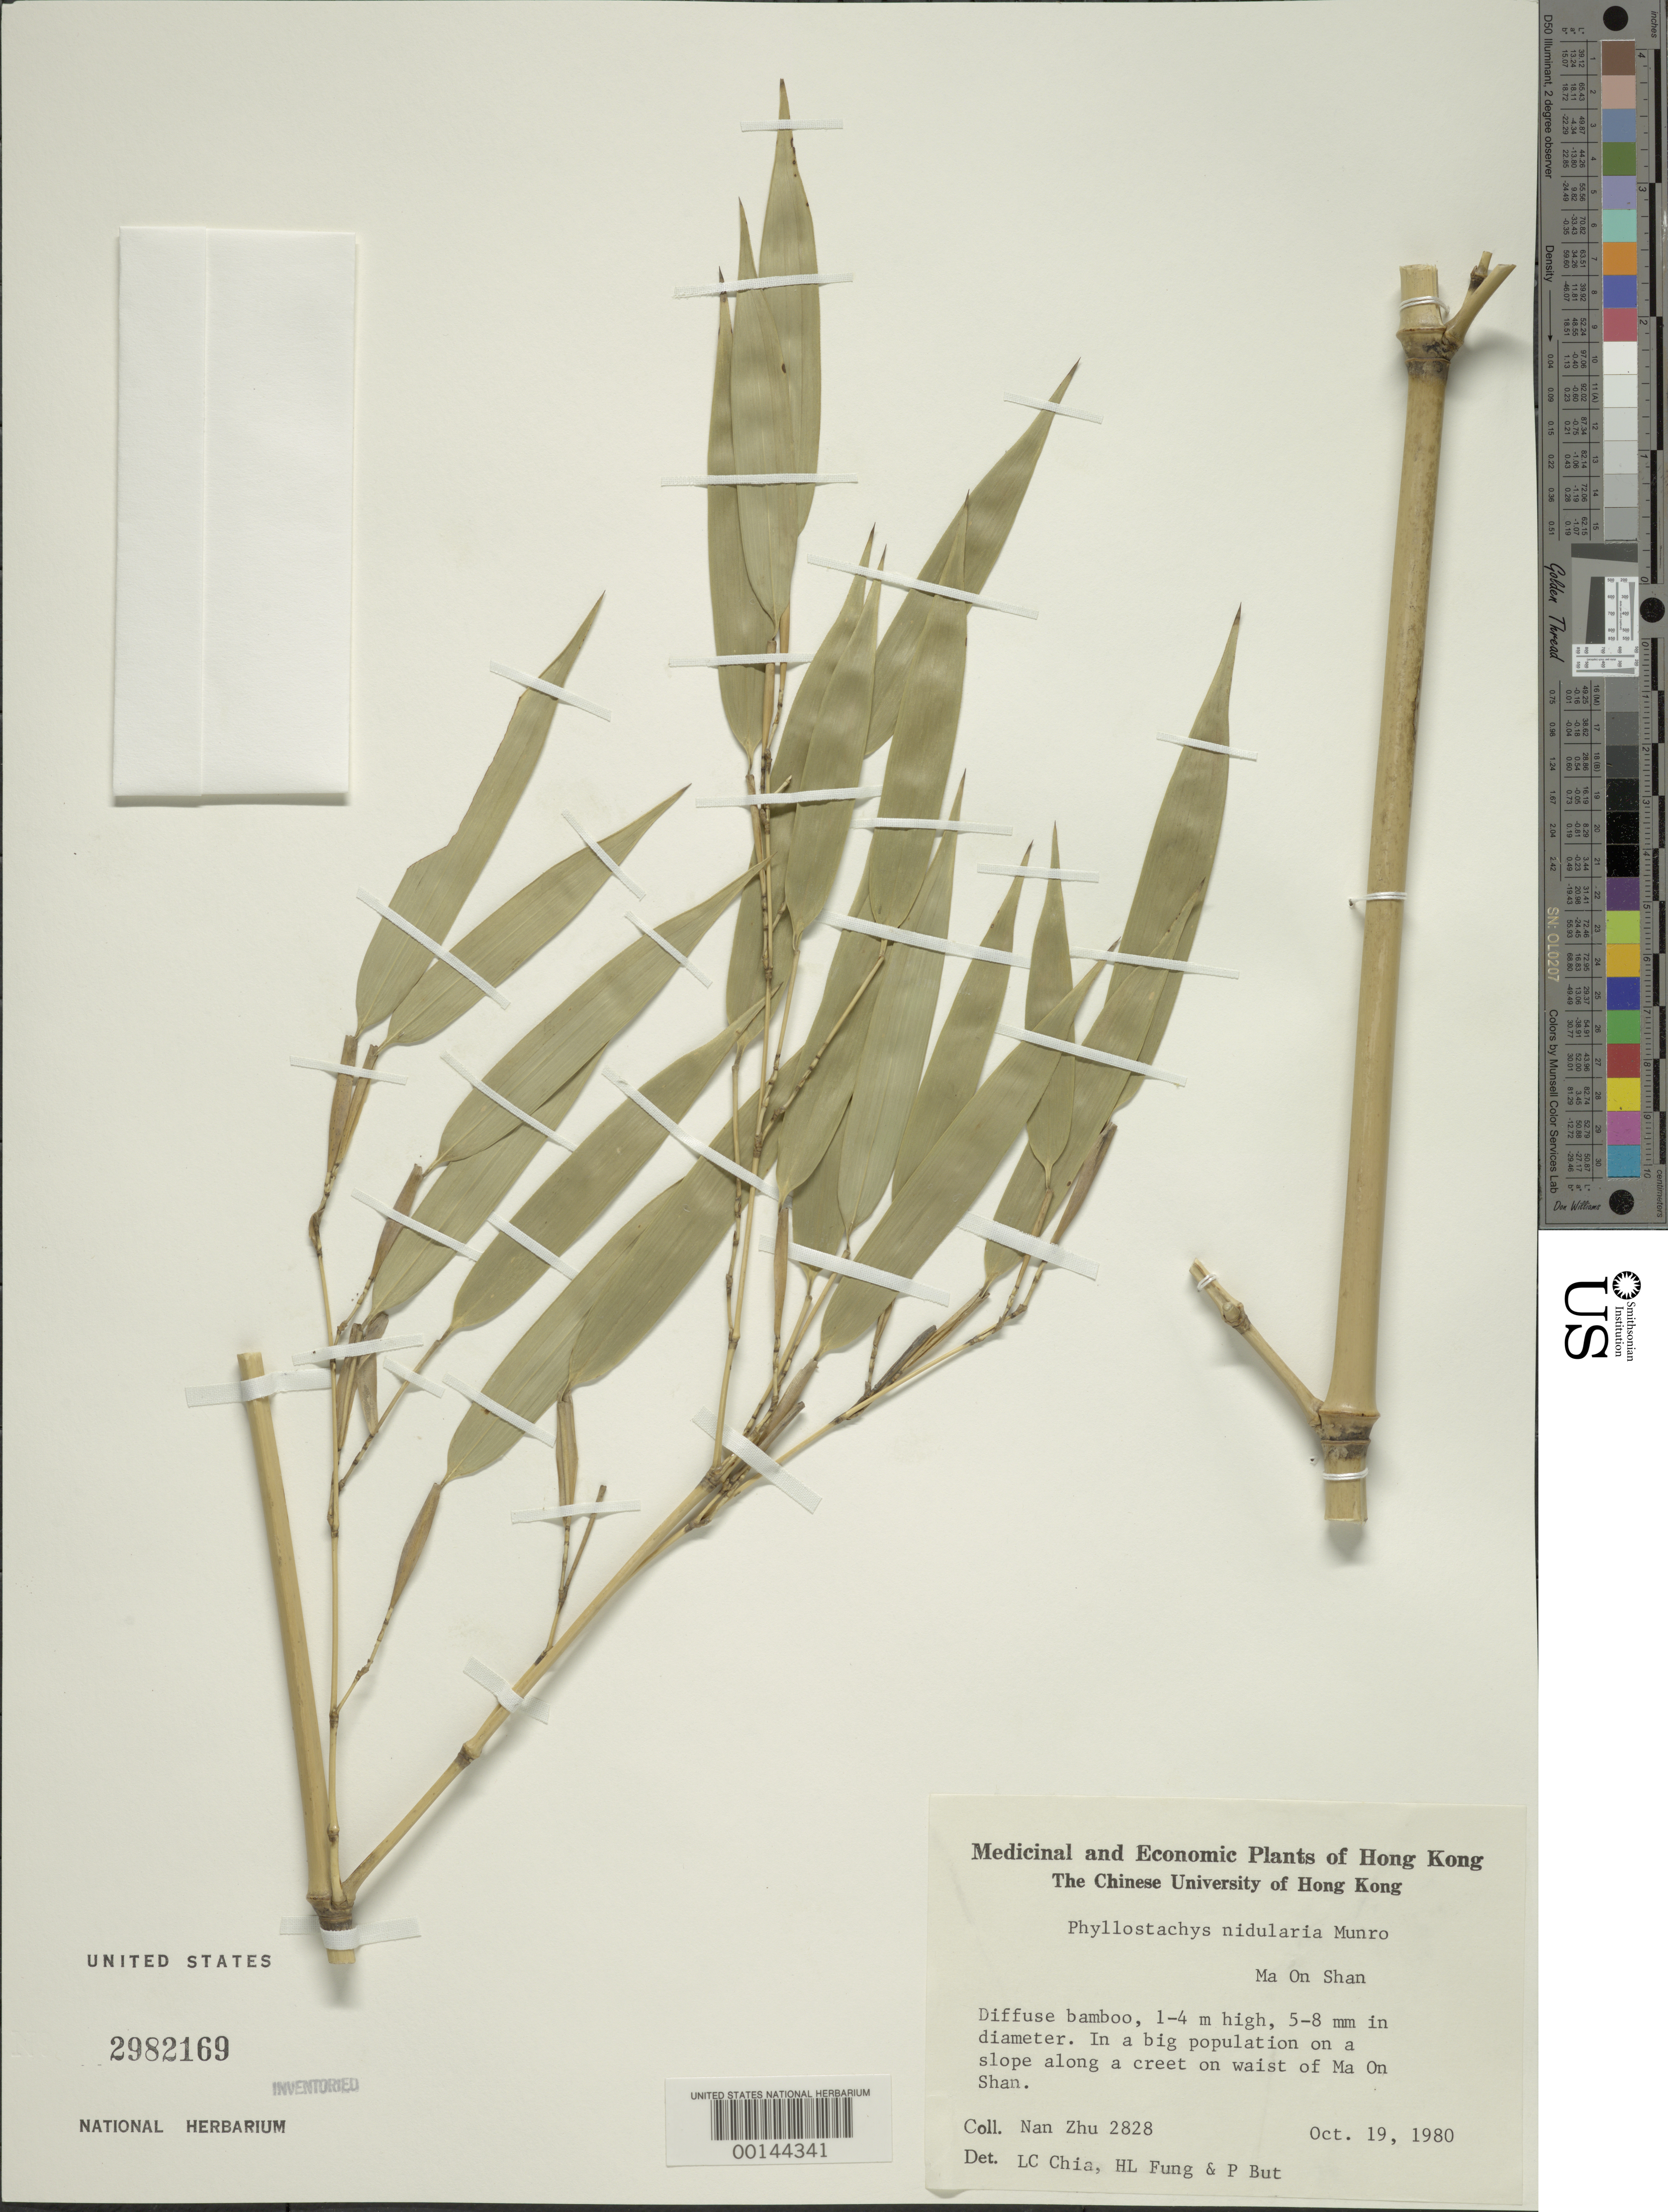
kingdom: Plantae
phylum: Tracheophyta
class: Liliopsida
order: Poales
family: Poaceae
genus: Phyllostachys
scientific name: Phyllostachys nidularia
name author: Munro ex Fenzi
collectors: Z. Nan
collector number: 2828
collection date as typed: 19 Oct 1980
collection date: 1980-10-19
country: China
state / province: Hong Kong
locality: Ma on shan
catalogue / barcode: US 2982169